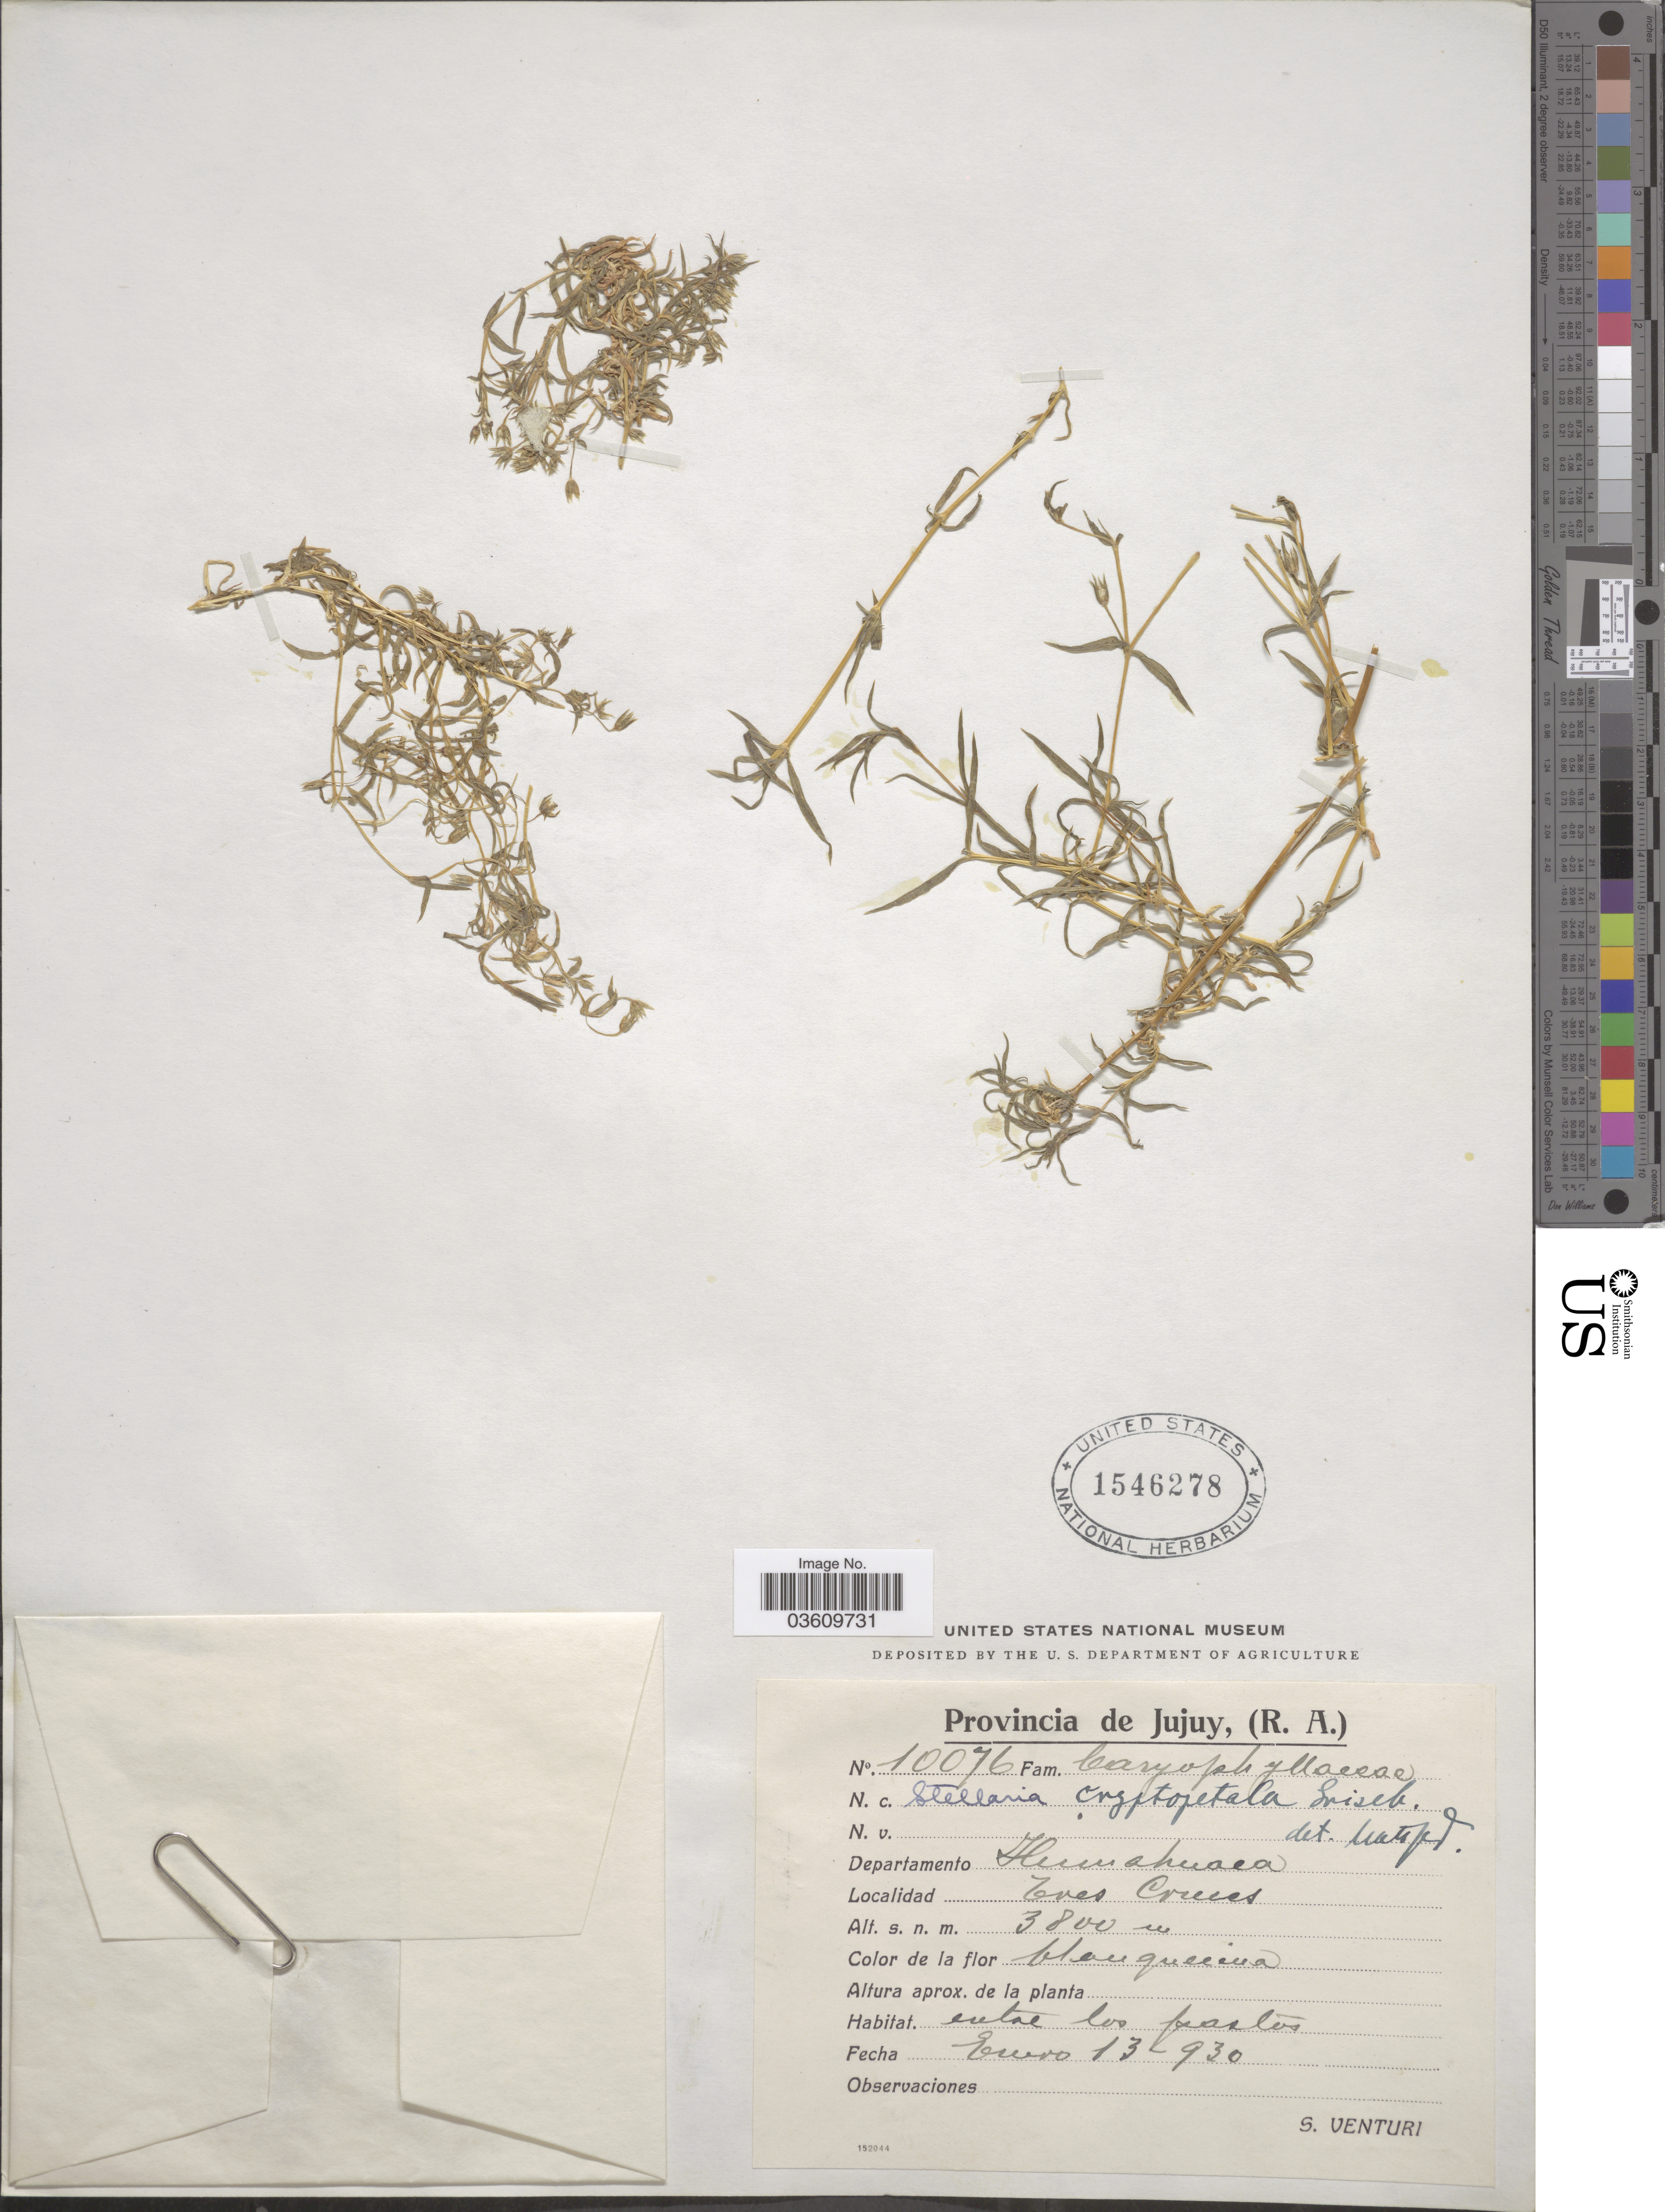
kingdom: Plantae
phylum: Tracheophyta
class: Magnoliopsida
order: Caryophyllales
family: Caryophyllaceae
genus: Stellaria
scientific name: Stellaria cryptopetala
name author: Griseb.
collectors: S. Venturi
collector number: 10076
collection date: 1930-01-13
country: Argentina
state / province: Jujuy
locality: Departamento Humahuaca. Tres Cruces.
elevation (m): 3800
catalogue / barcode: US 1546278